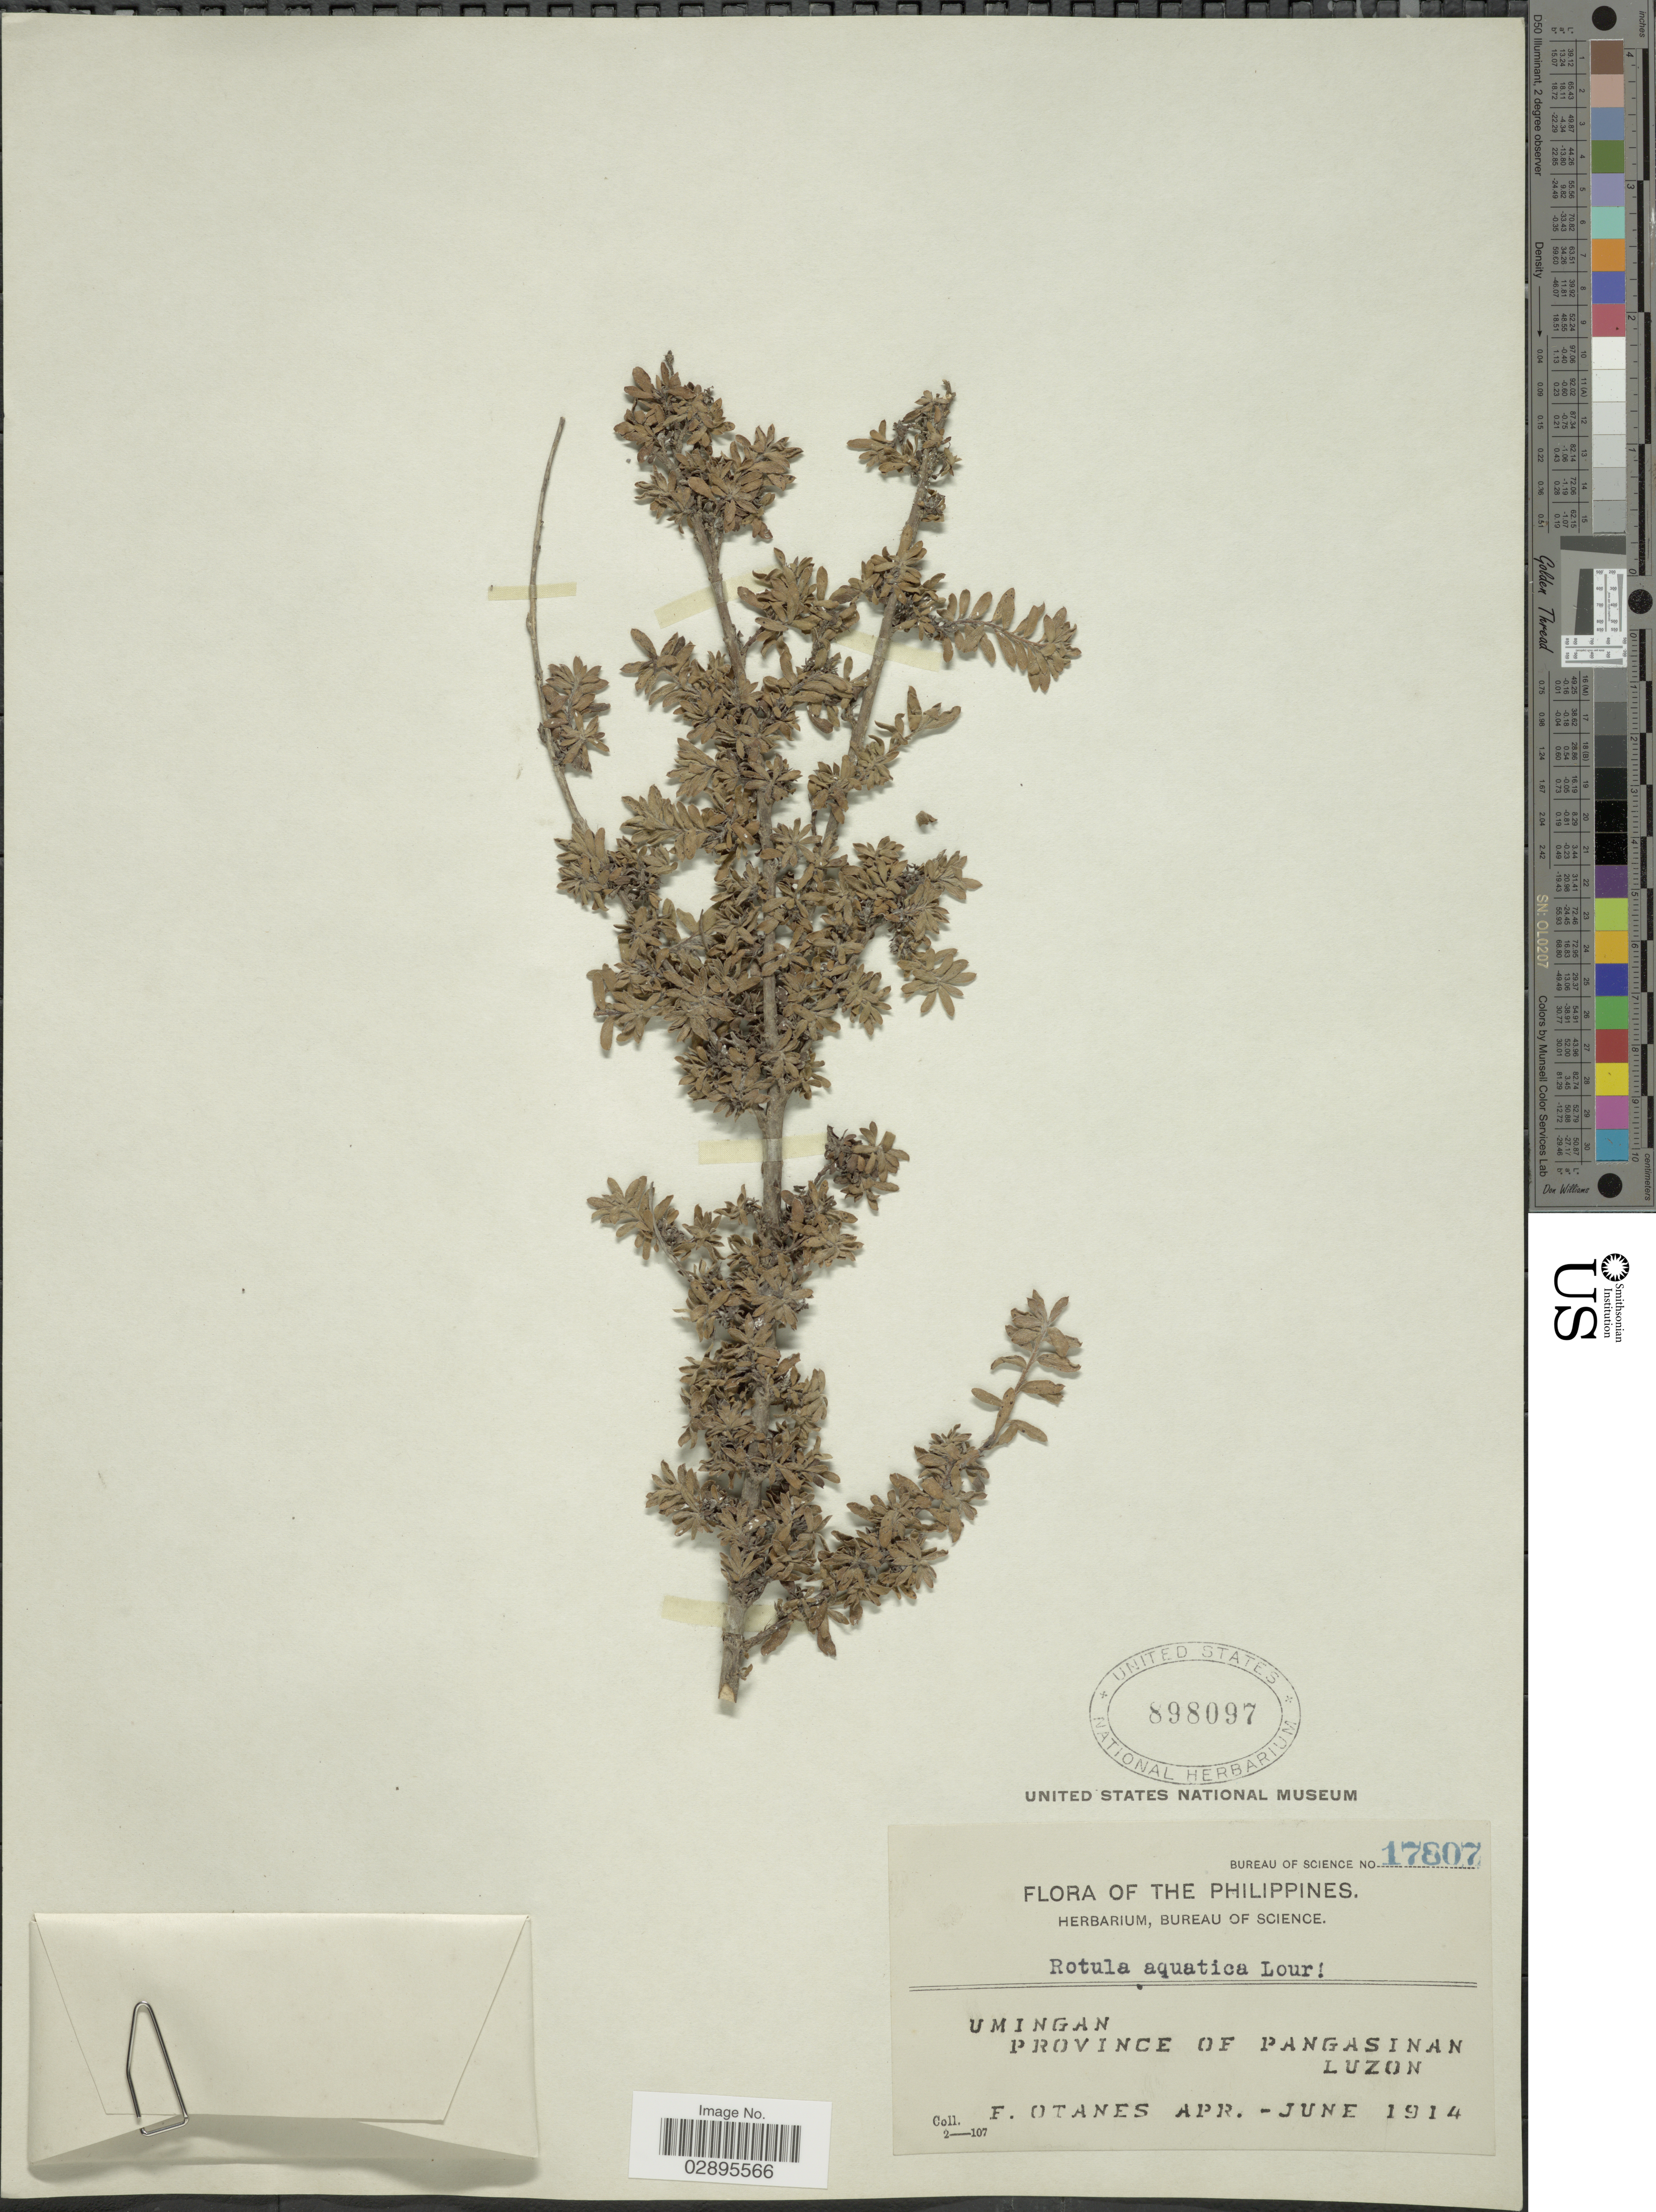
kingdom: Plantae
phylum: Tracheophyta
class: Magnoliopsida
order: Boraginales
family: Ehretiaceae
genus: Ehretia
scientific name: Ehretia aquatica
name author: (Lour.) Gottschling & Hilger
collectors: F. Q. Otanes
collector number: Bureau of Science 17807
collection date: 1914-04/1914-06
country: Philippines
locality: Umingan. Province of Pangasinan, Luzon.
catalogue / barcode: US 898097